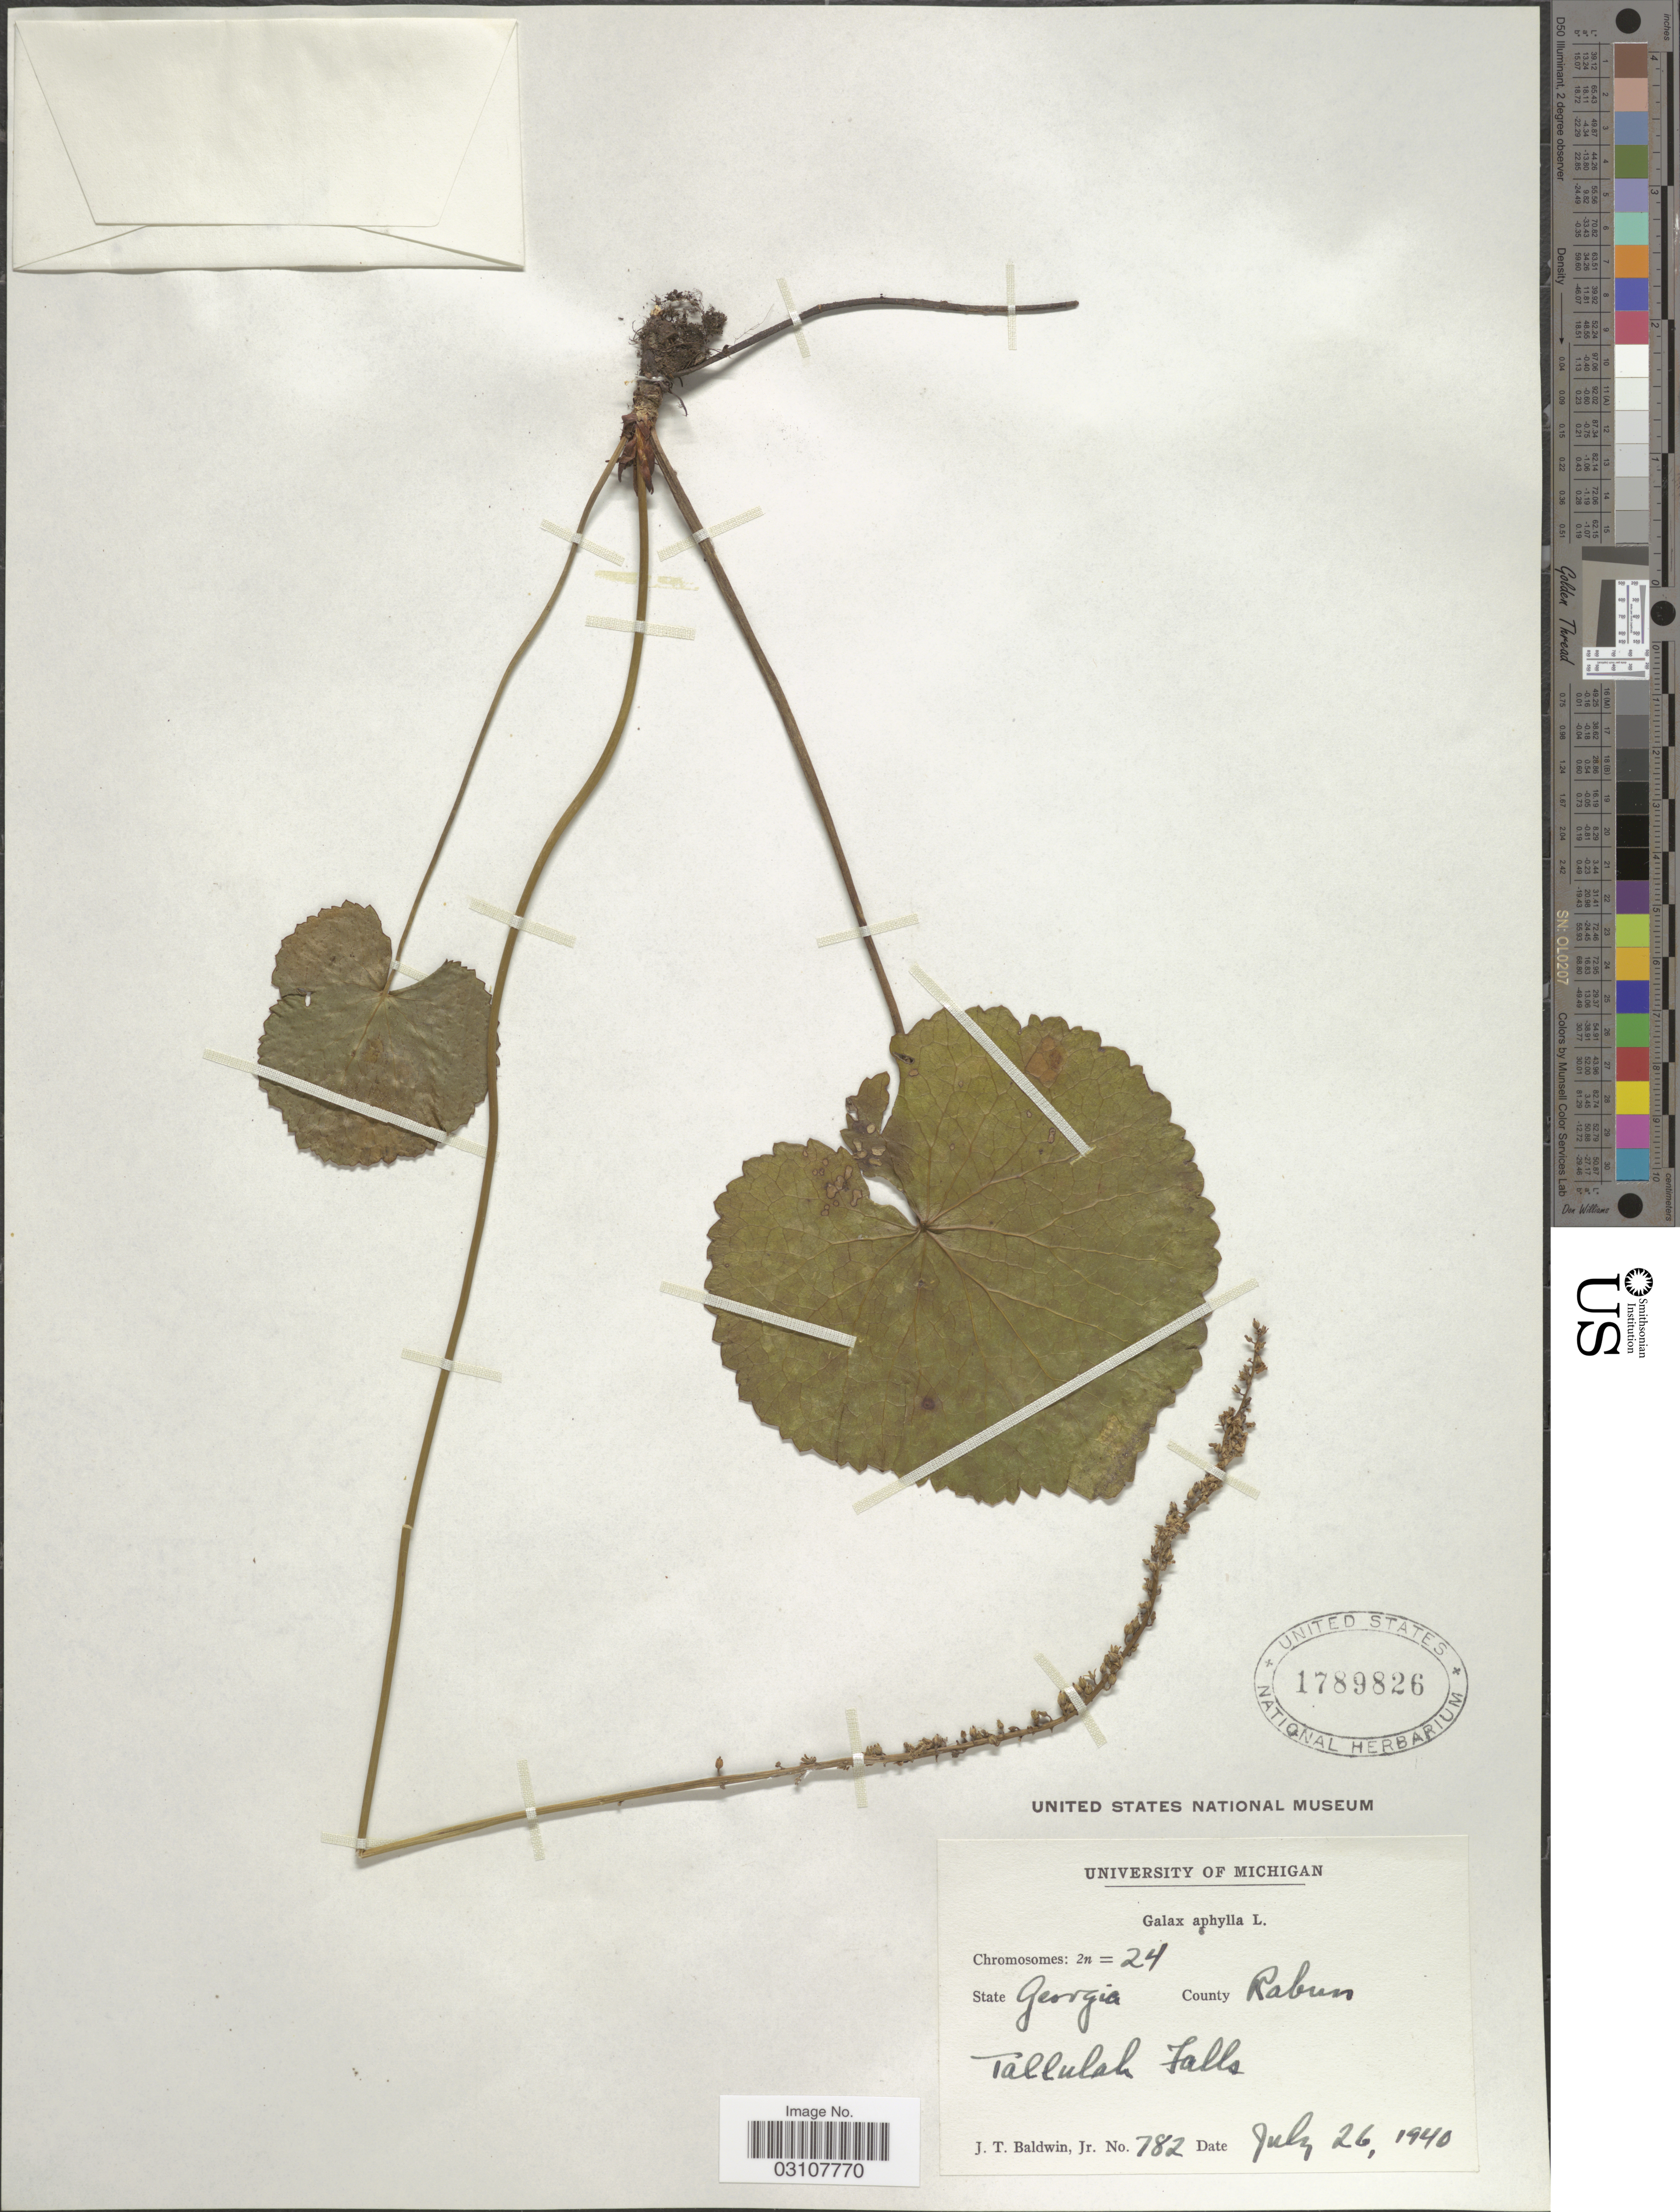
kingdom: Plantae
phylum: Tracheophyta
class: Magnoliopsida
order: Ericales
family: Diapensiaceae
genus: Galax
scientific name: Galax urceolata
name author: (Poir.) Brummitt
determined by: Gaynor, Michelle L., (FLAS), University of Florida (UNITED STATES)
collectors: J. T. Baldwin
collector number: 782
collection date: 1940-07-26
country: United States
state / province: Georgia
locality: County Rabun. Tallulah Falls.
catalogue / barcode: US 1789826